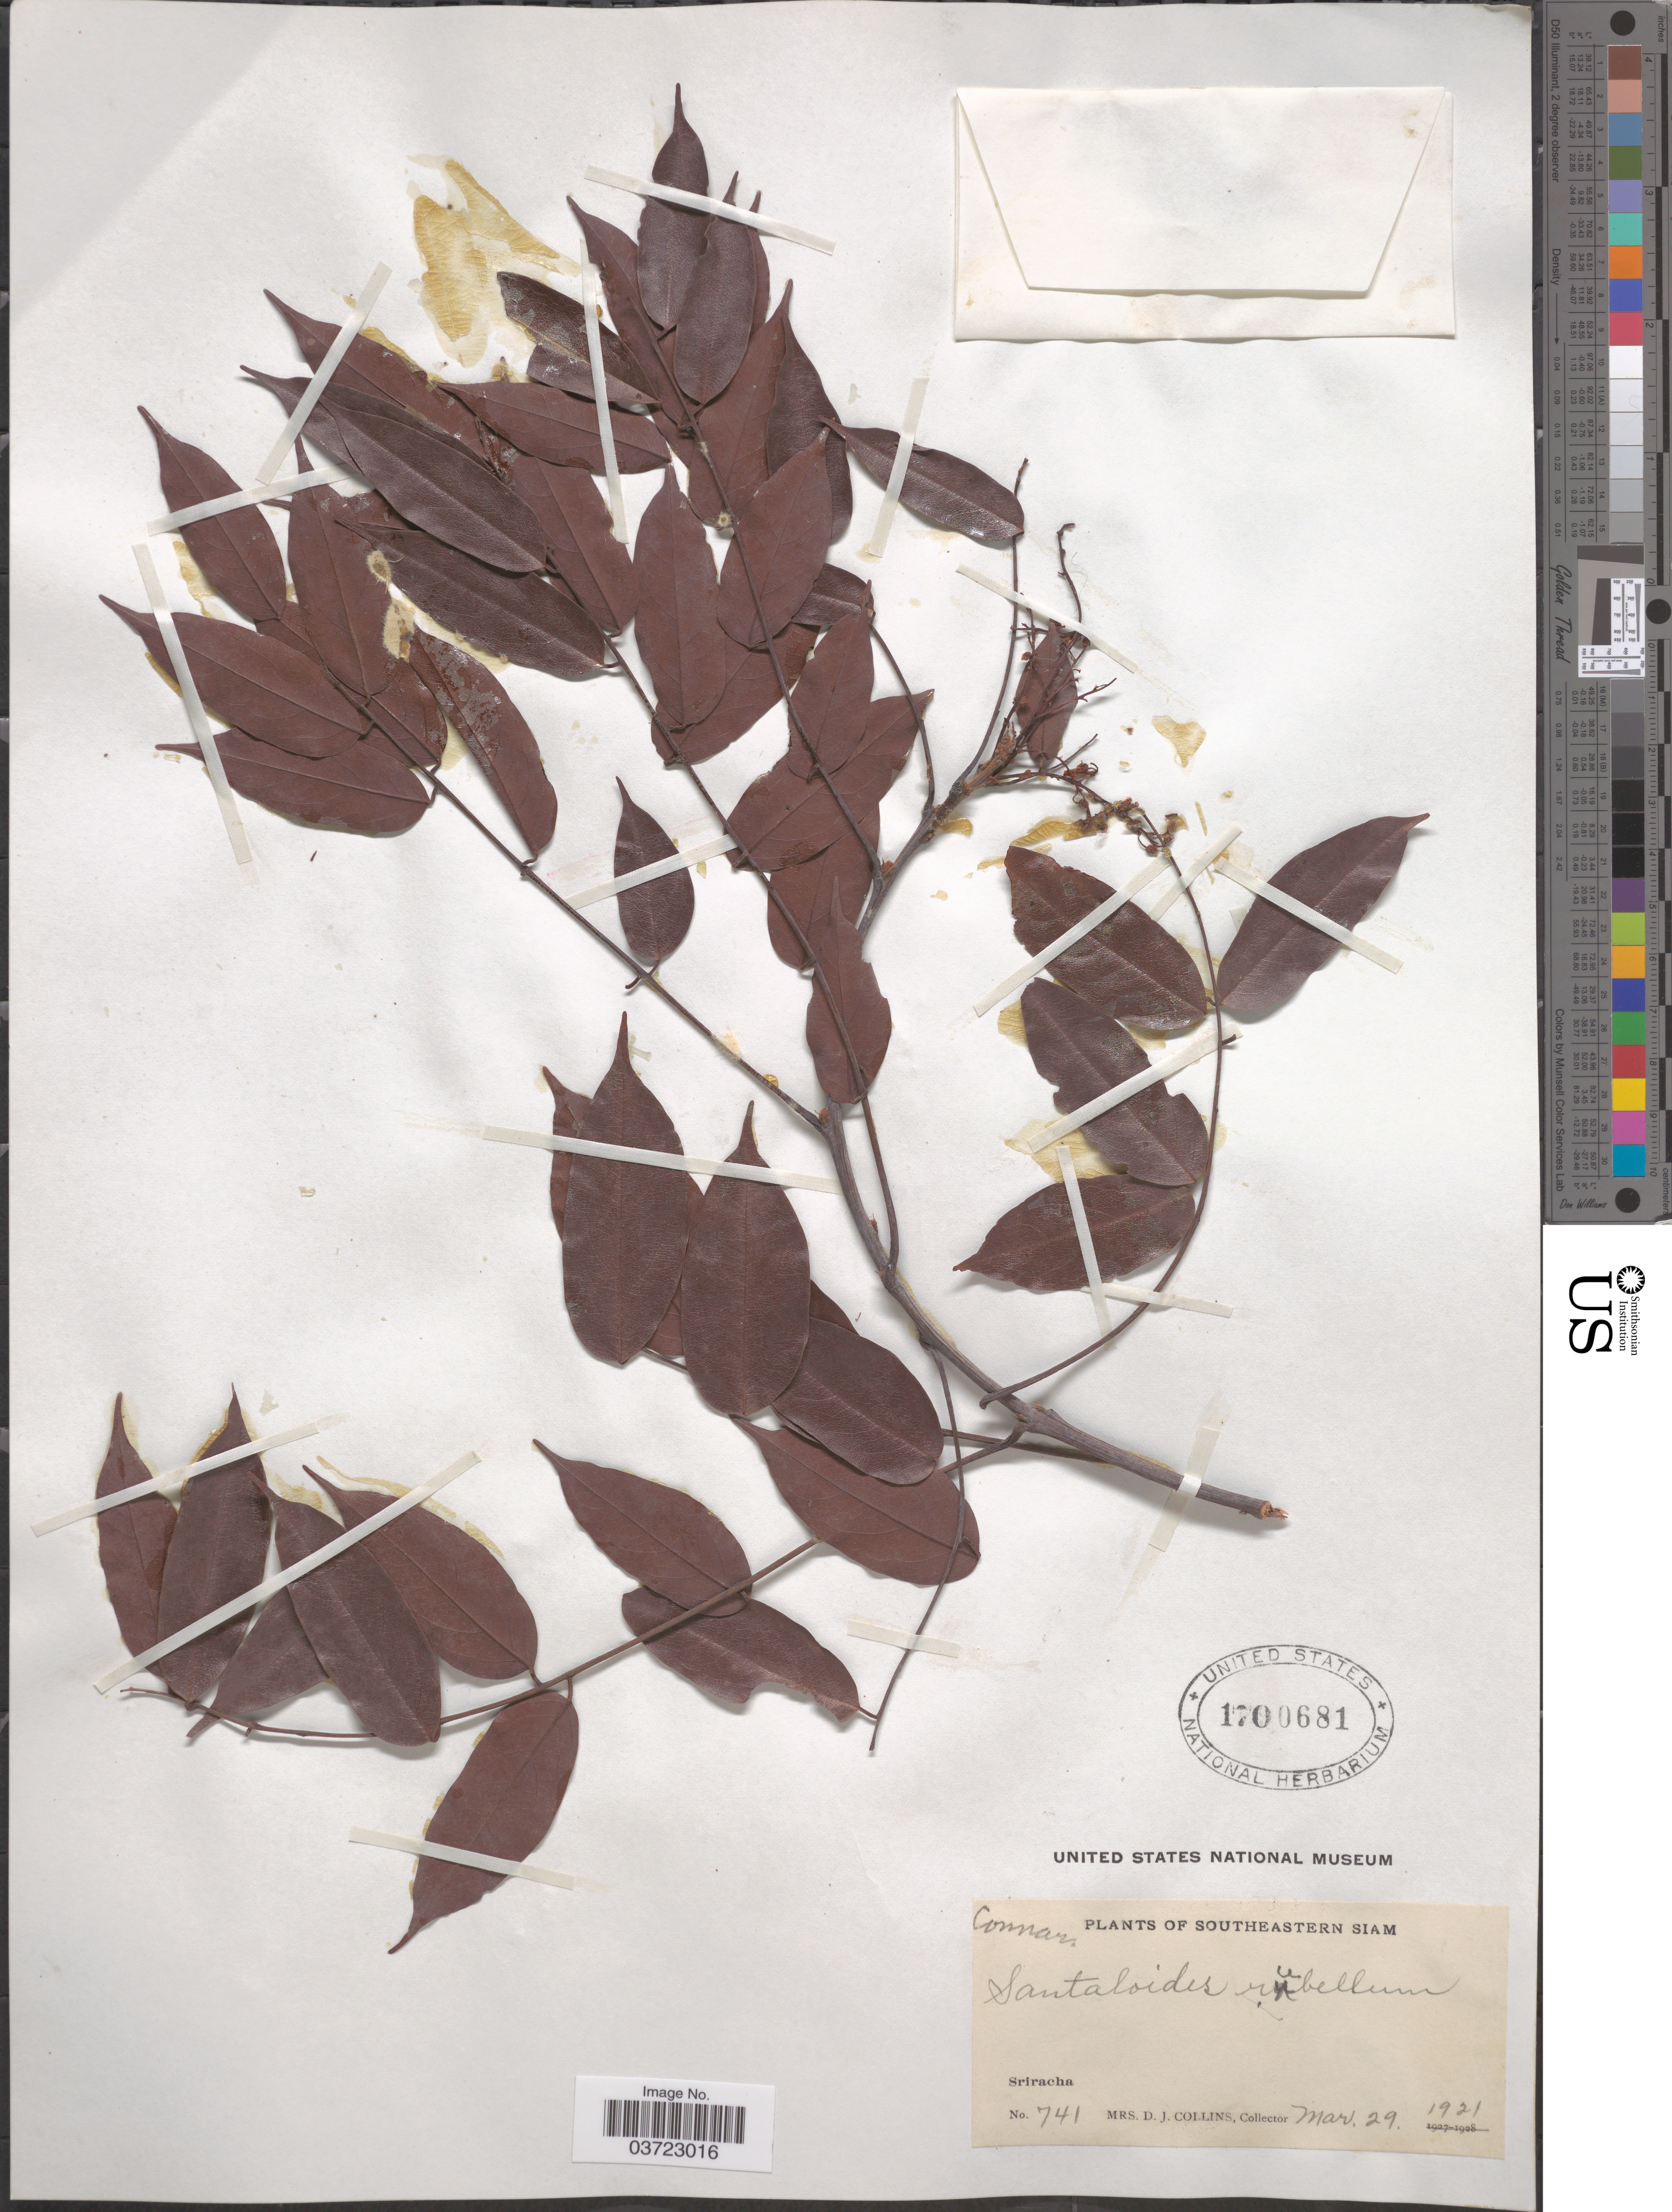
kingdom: Plantae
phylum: Tracheophyta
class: Magnoliopsida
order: Oxalidales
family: Connaraceae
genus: Rourea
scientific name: Rourea minor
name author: (Gaertn.) Leenh.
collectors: Mrs. D. J. Collins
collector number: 741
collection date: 1921-03-29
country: Thailand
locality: Southeastern Siam. Sriracha.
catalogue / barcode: US 1700681